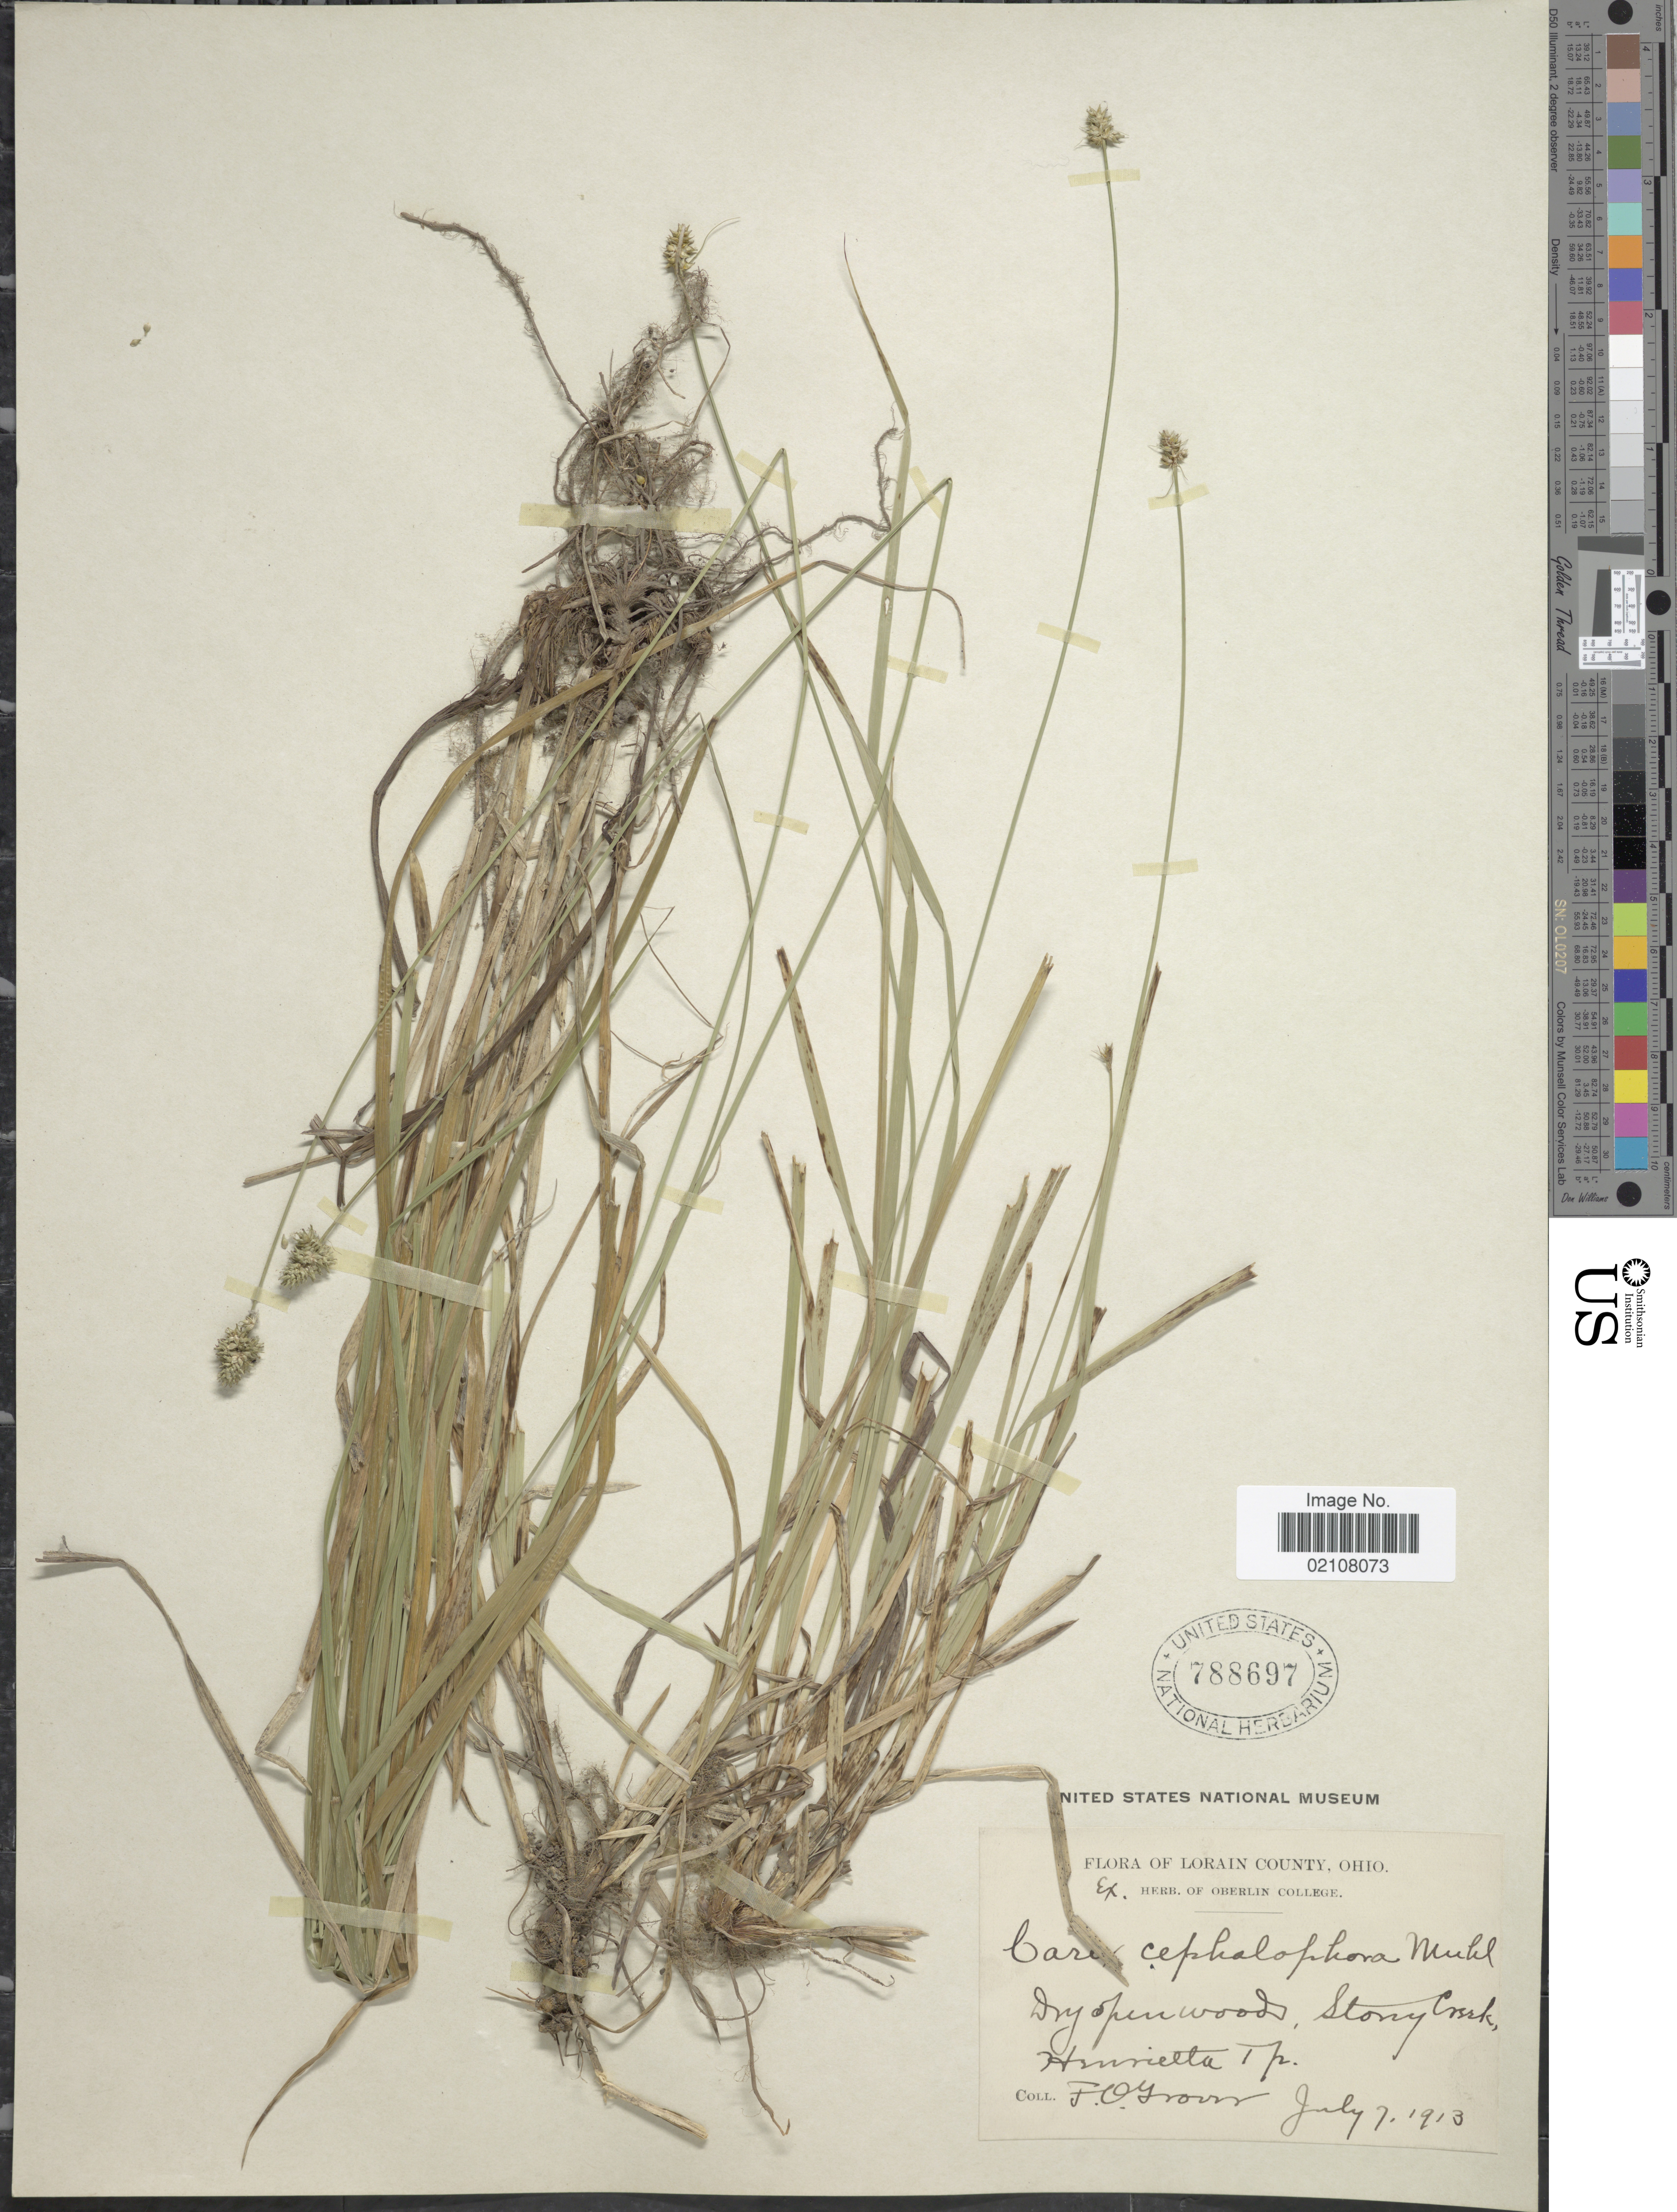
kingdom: Plantae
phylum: Tracheophyta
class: Liliopsida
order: Poales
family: Cyperaceae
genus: Carex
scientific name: Carex cephalophora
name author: Muhl. ex Willd.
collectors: F. Groum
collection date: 1913-07-07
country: United States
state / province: Ohio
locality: Lorain County, dry open woods, Stony Creek, Henrietta Tp.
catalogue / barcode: US 788697